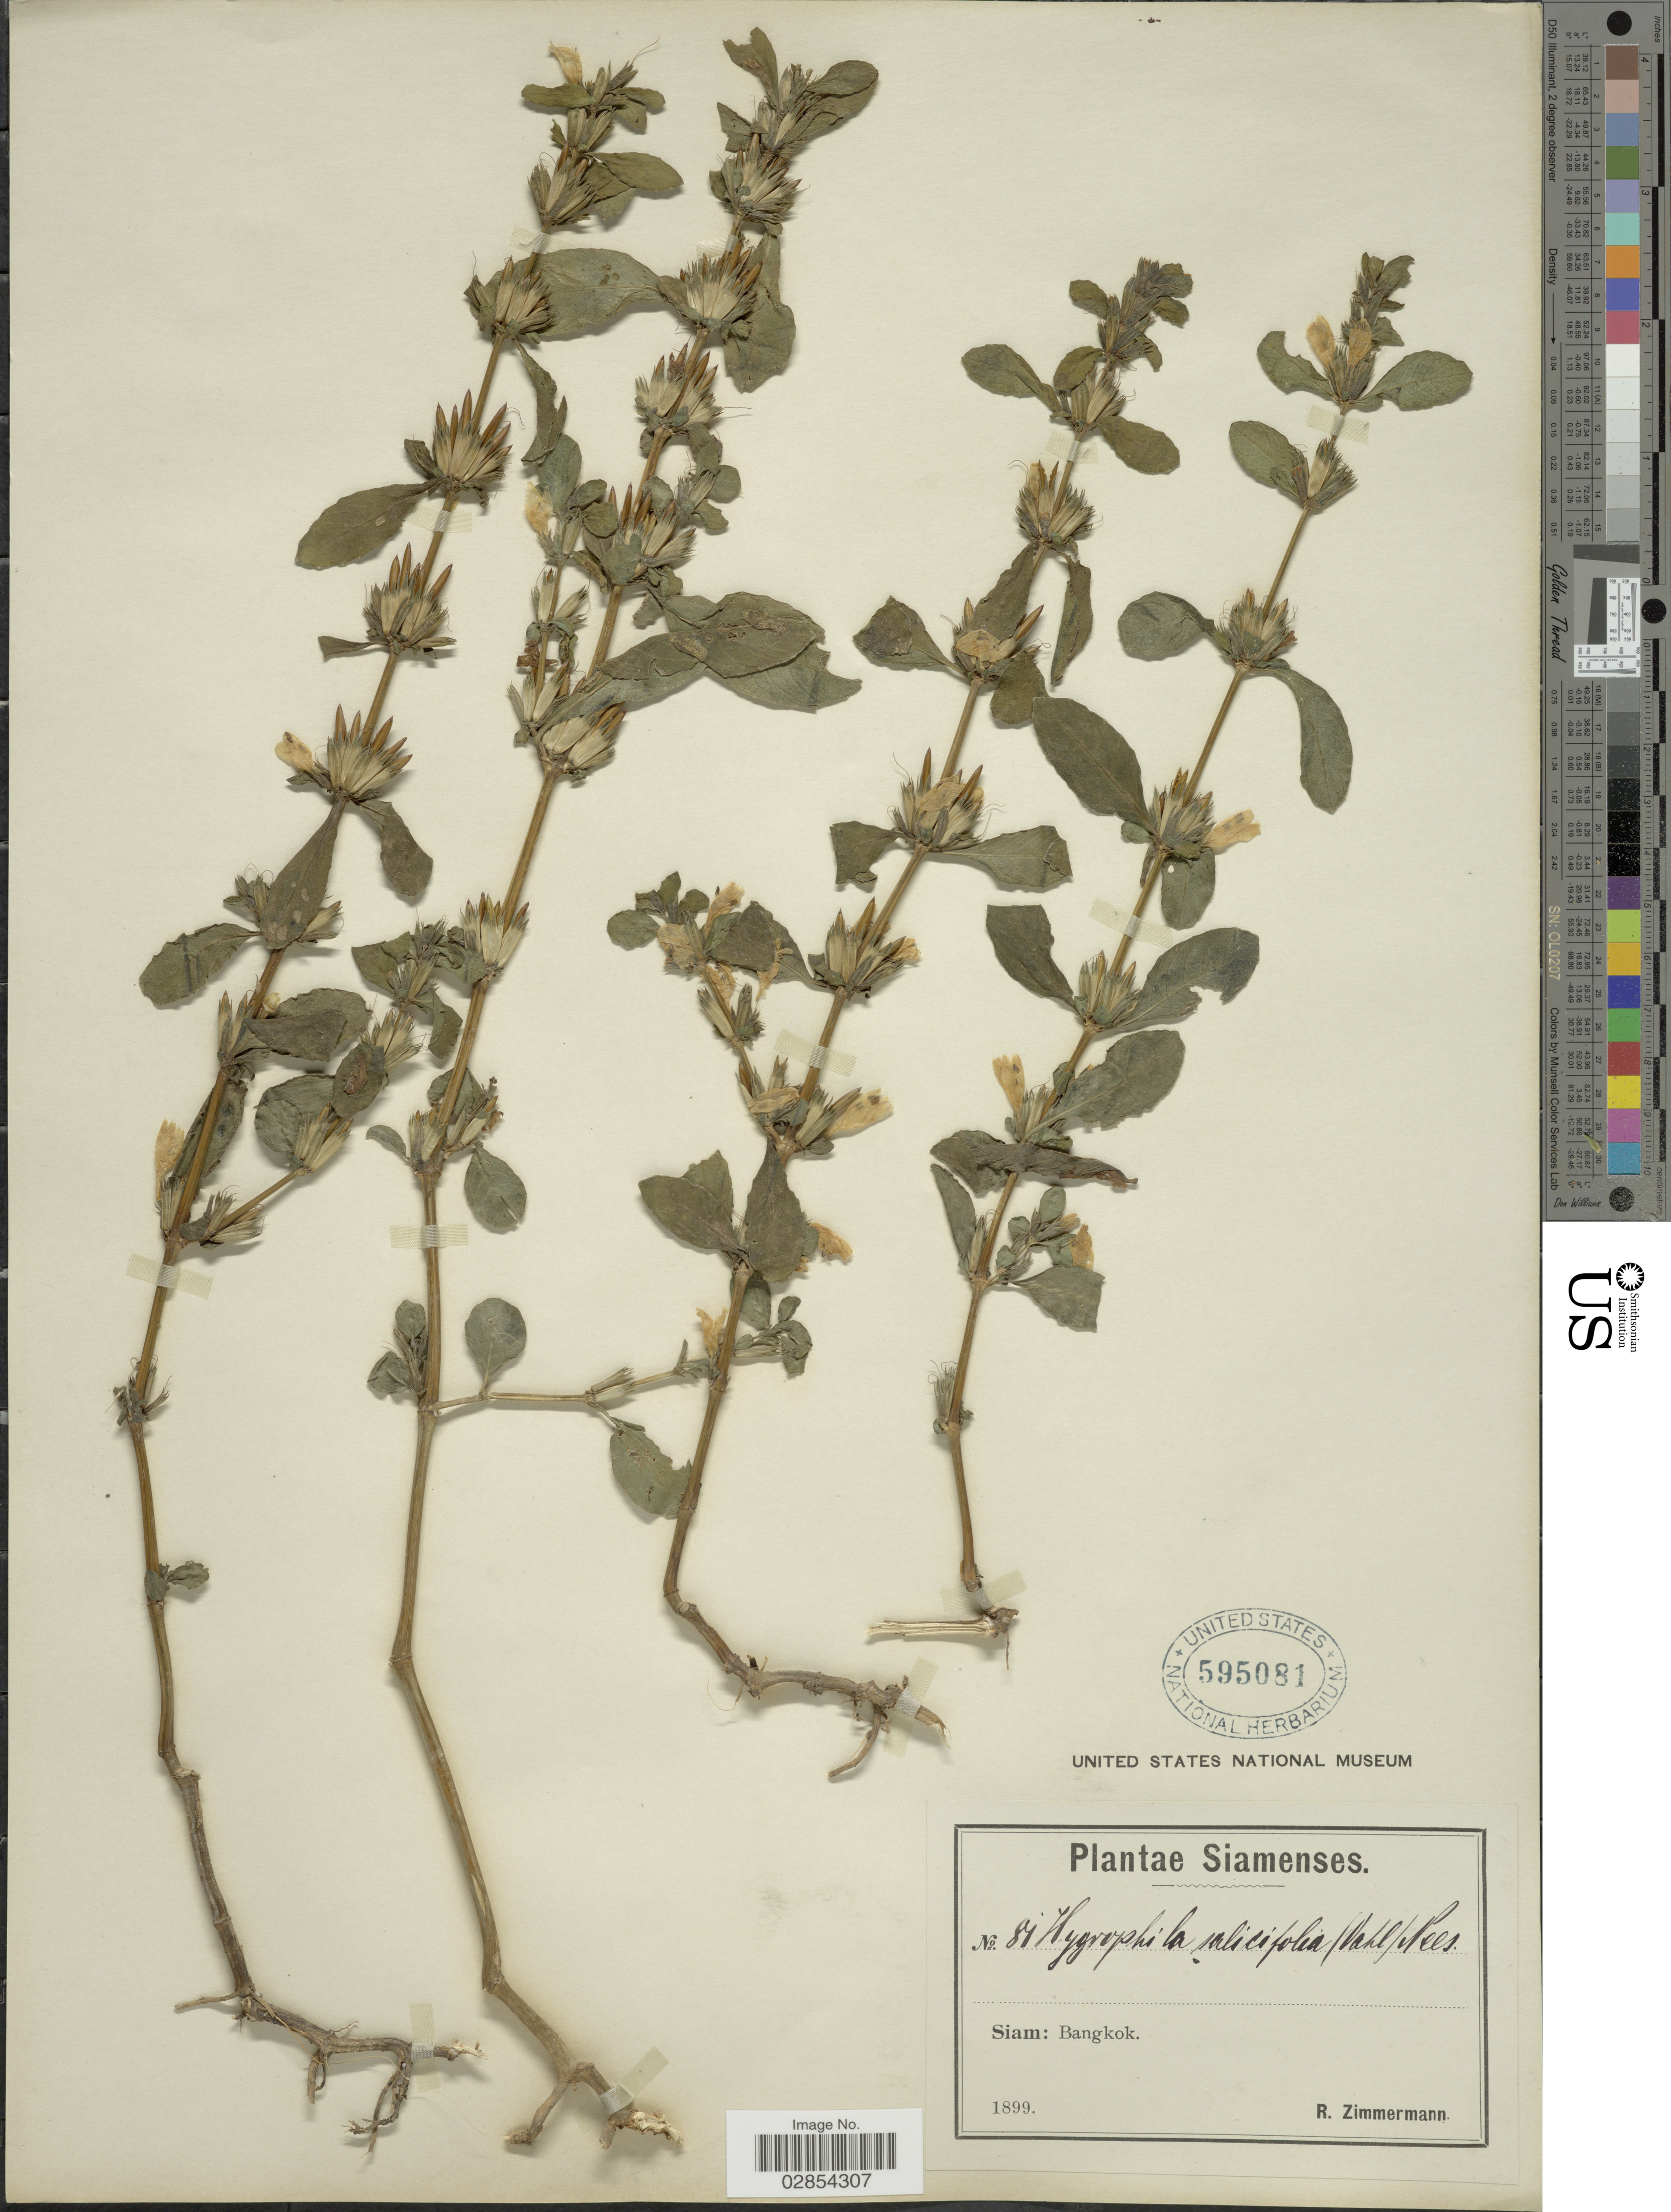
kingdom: Plantae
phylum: Tracheophyta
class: Magnoliopsida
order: Lamiales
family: Acanthaceae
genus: Hygrophila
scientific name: Hygrophila angustifolia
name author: R. Br.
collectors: R. Zimmerman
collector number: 84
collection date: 1899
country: Thailand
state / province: Bangkok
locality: Siam.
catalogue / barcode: US 595081